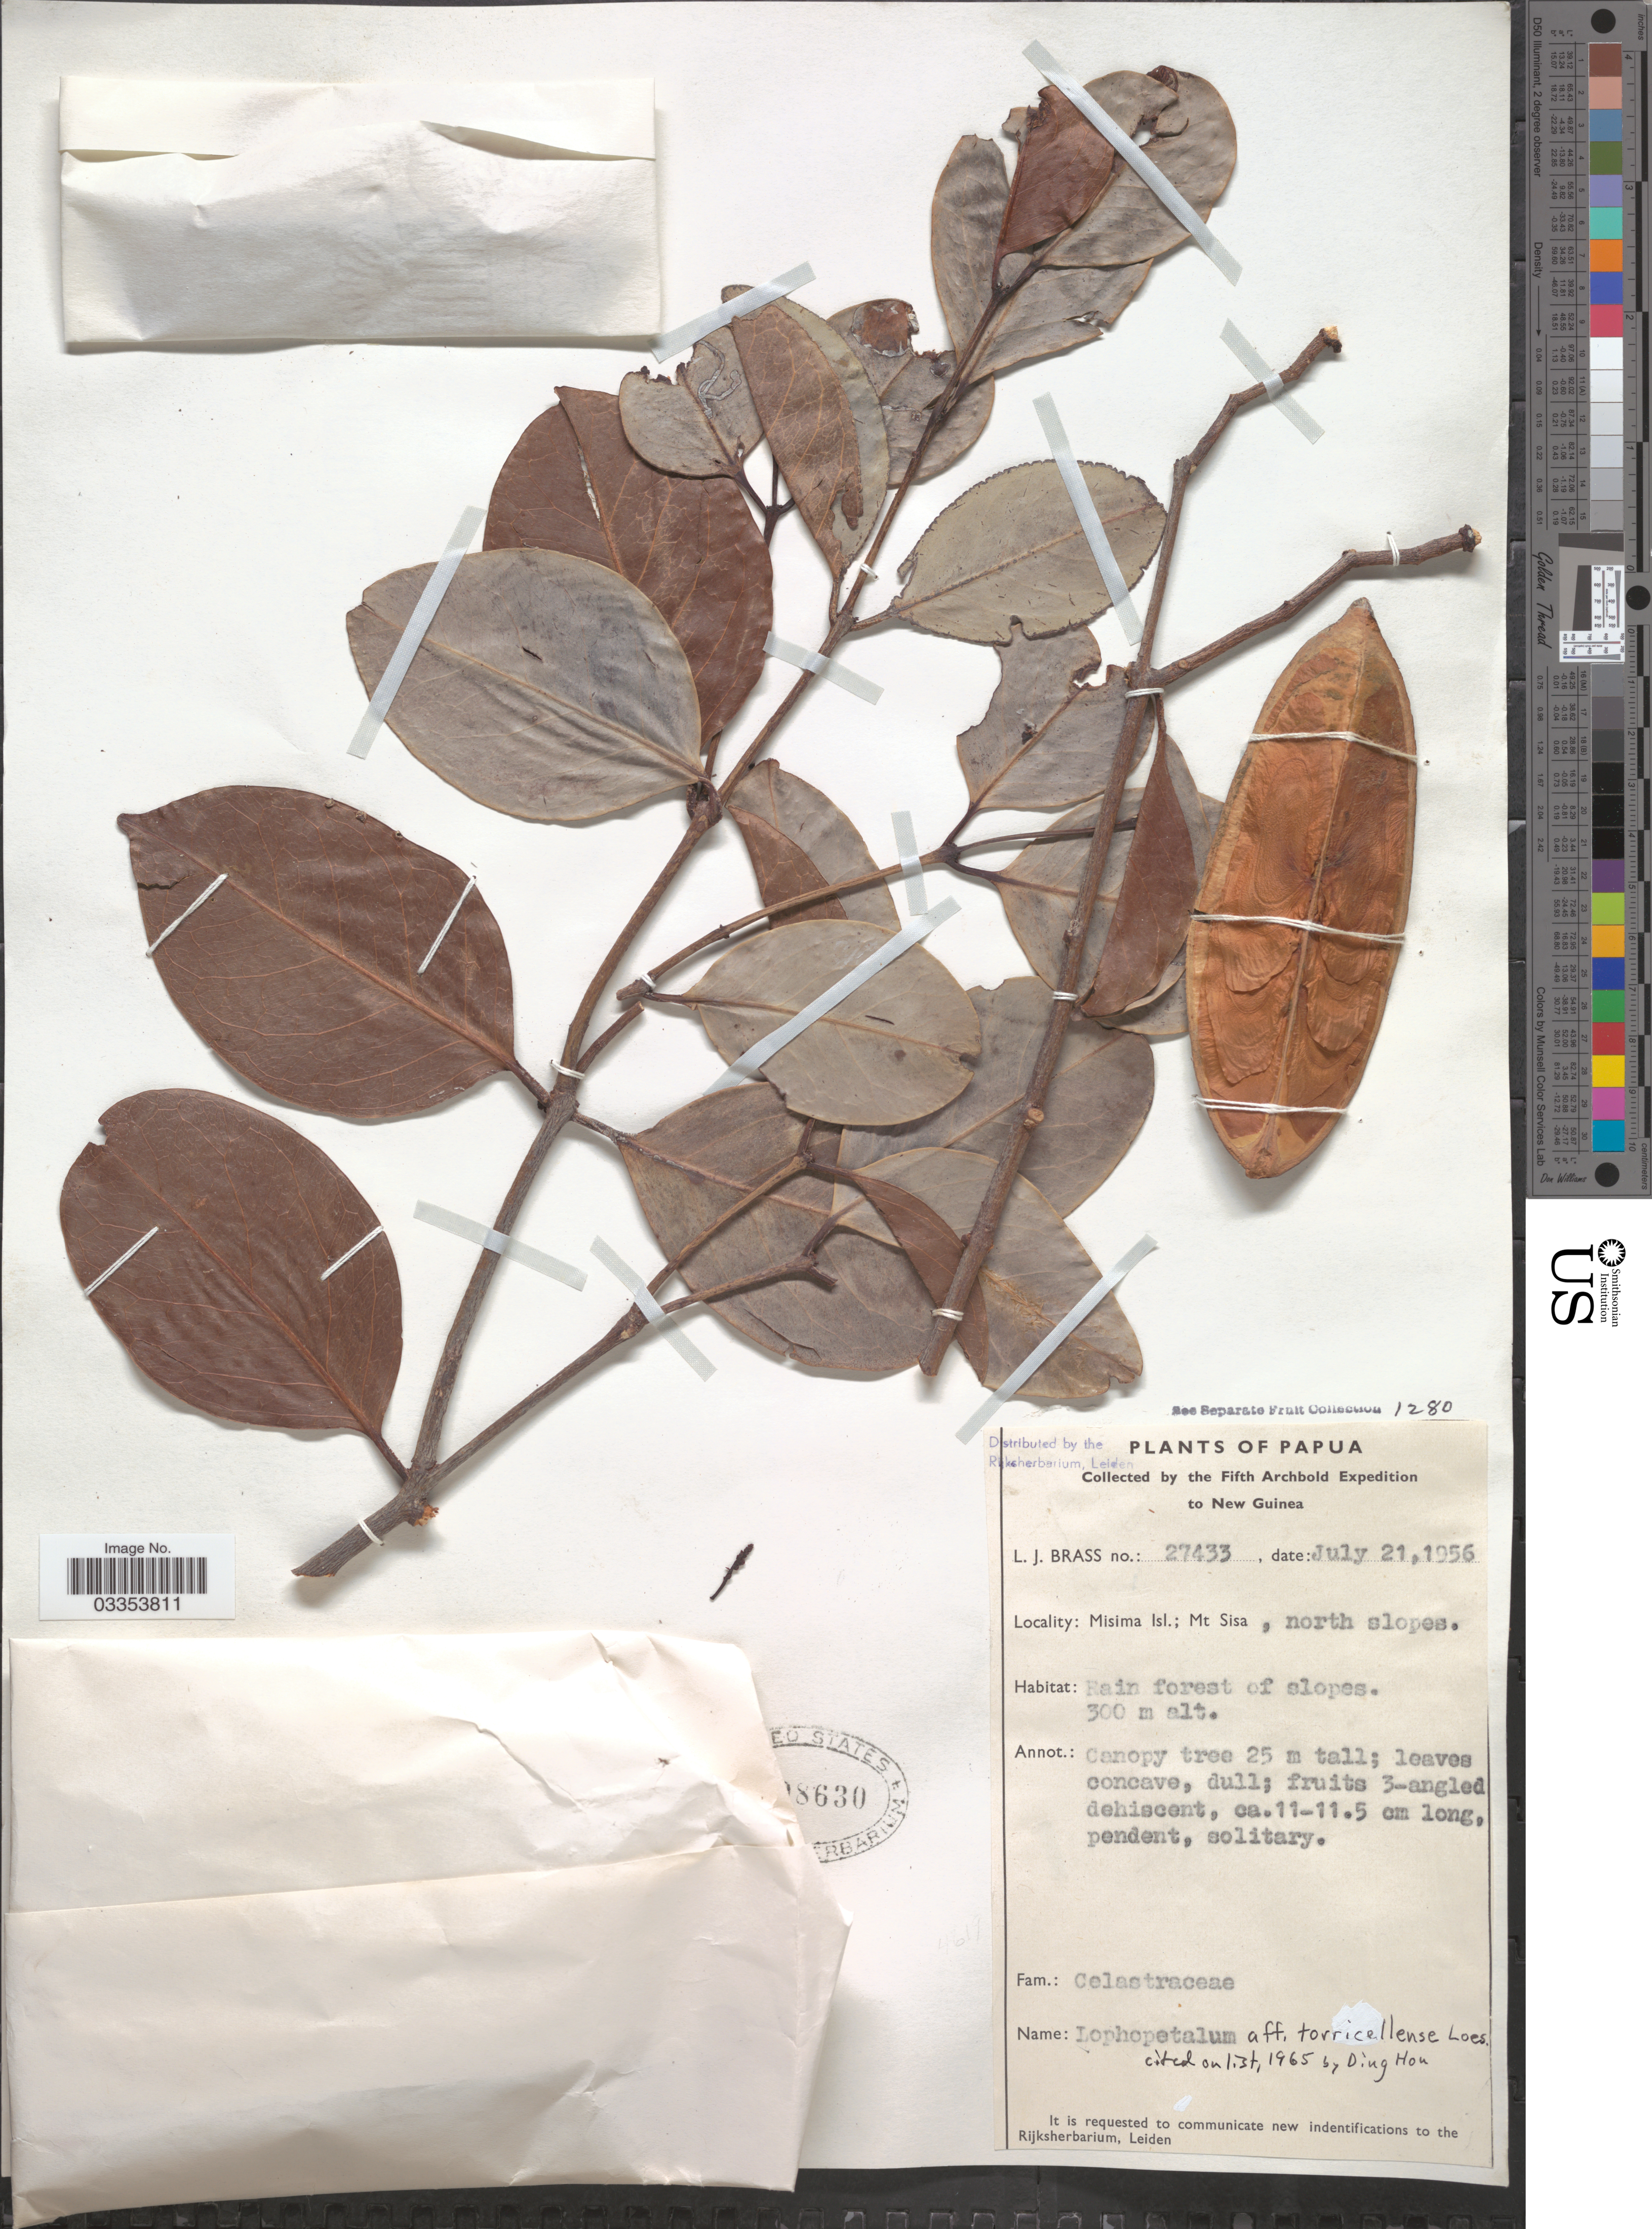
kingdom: Plantae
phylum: Tracheophyta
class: Magnoliopsida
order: Celastrales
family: Celastraceae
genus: Lophopetalum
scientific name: Lophopetalum torricellense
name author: Loes.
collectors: L. J. Brass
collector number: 27433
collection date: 1956-07-21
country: Papua New Guinea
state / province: Milne Bay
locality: Papua. New Guinea. Misima Isl.; Mt Sisa, north slopes.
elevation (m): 300